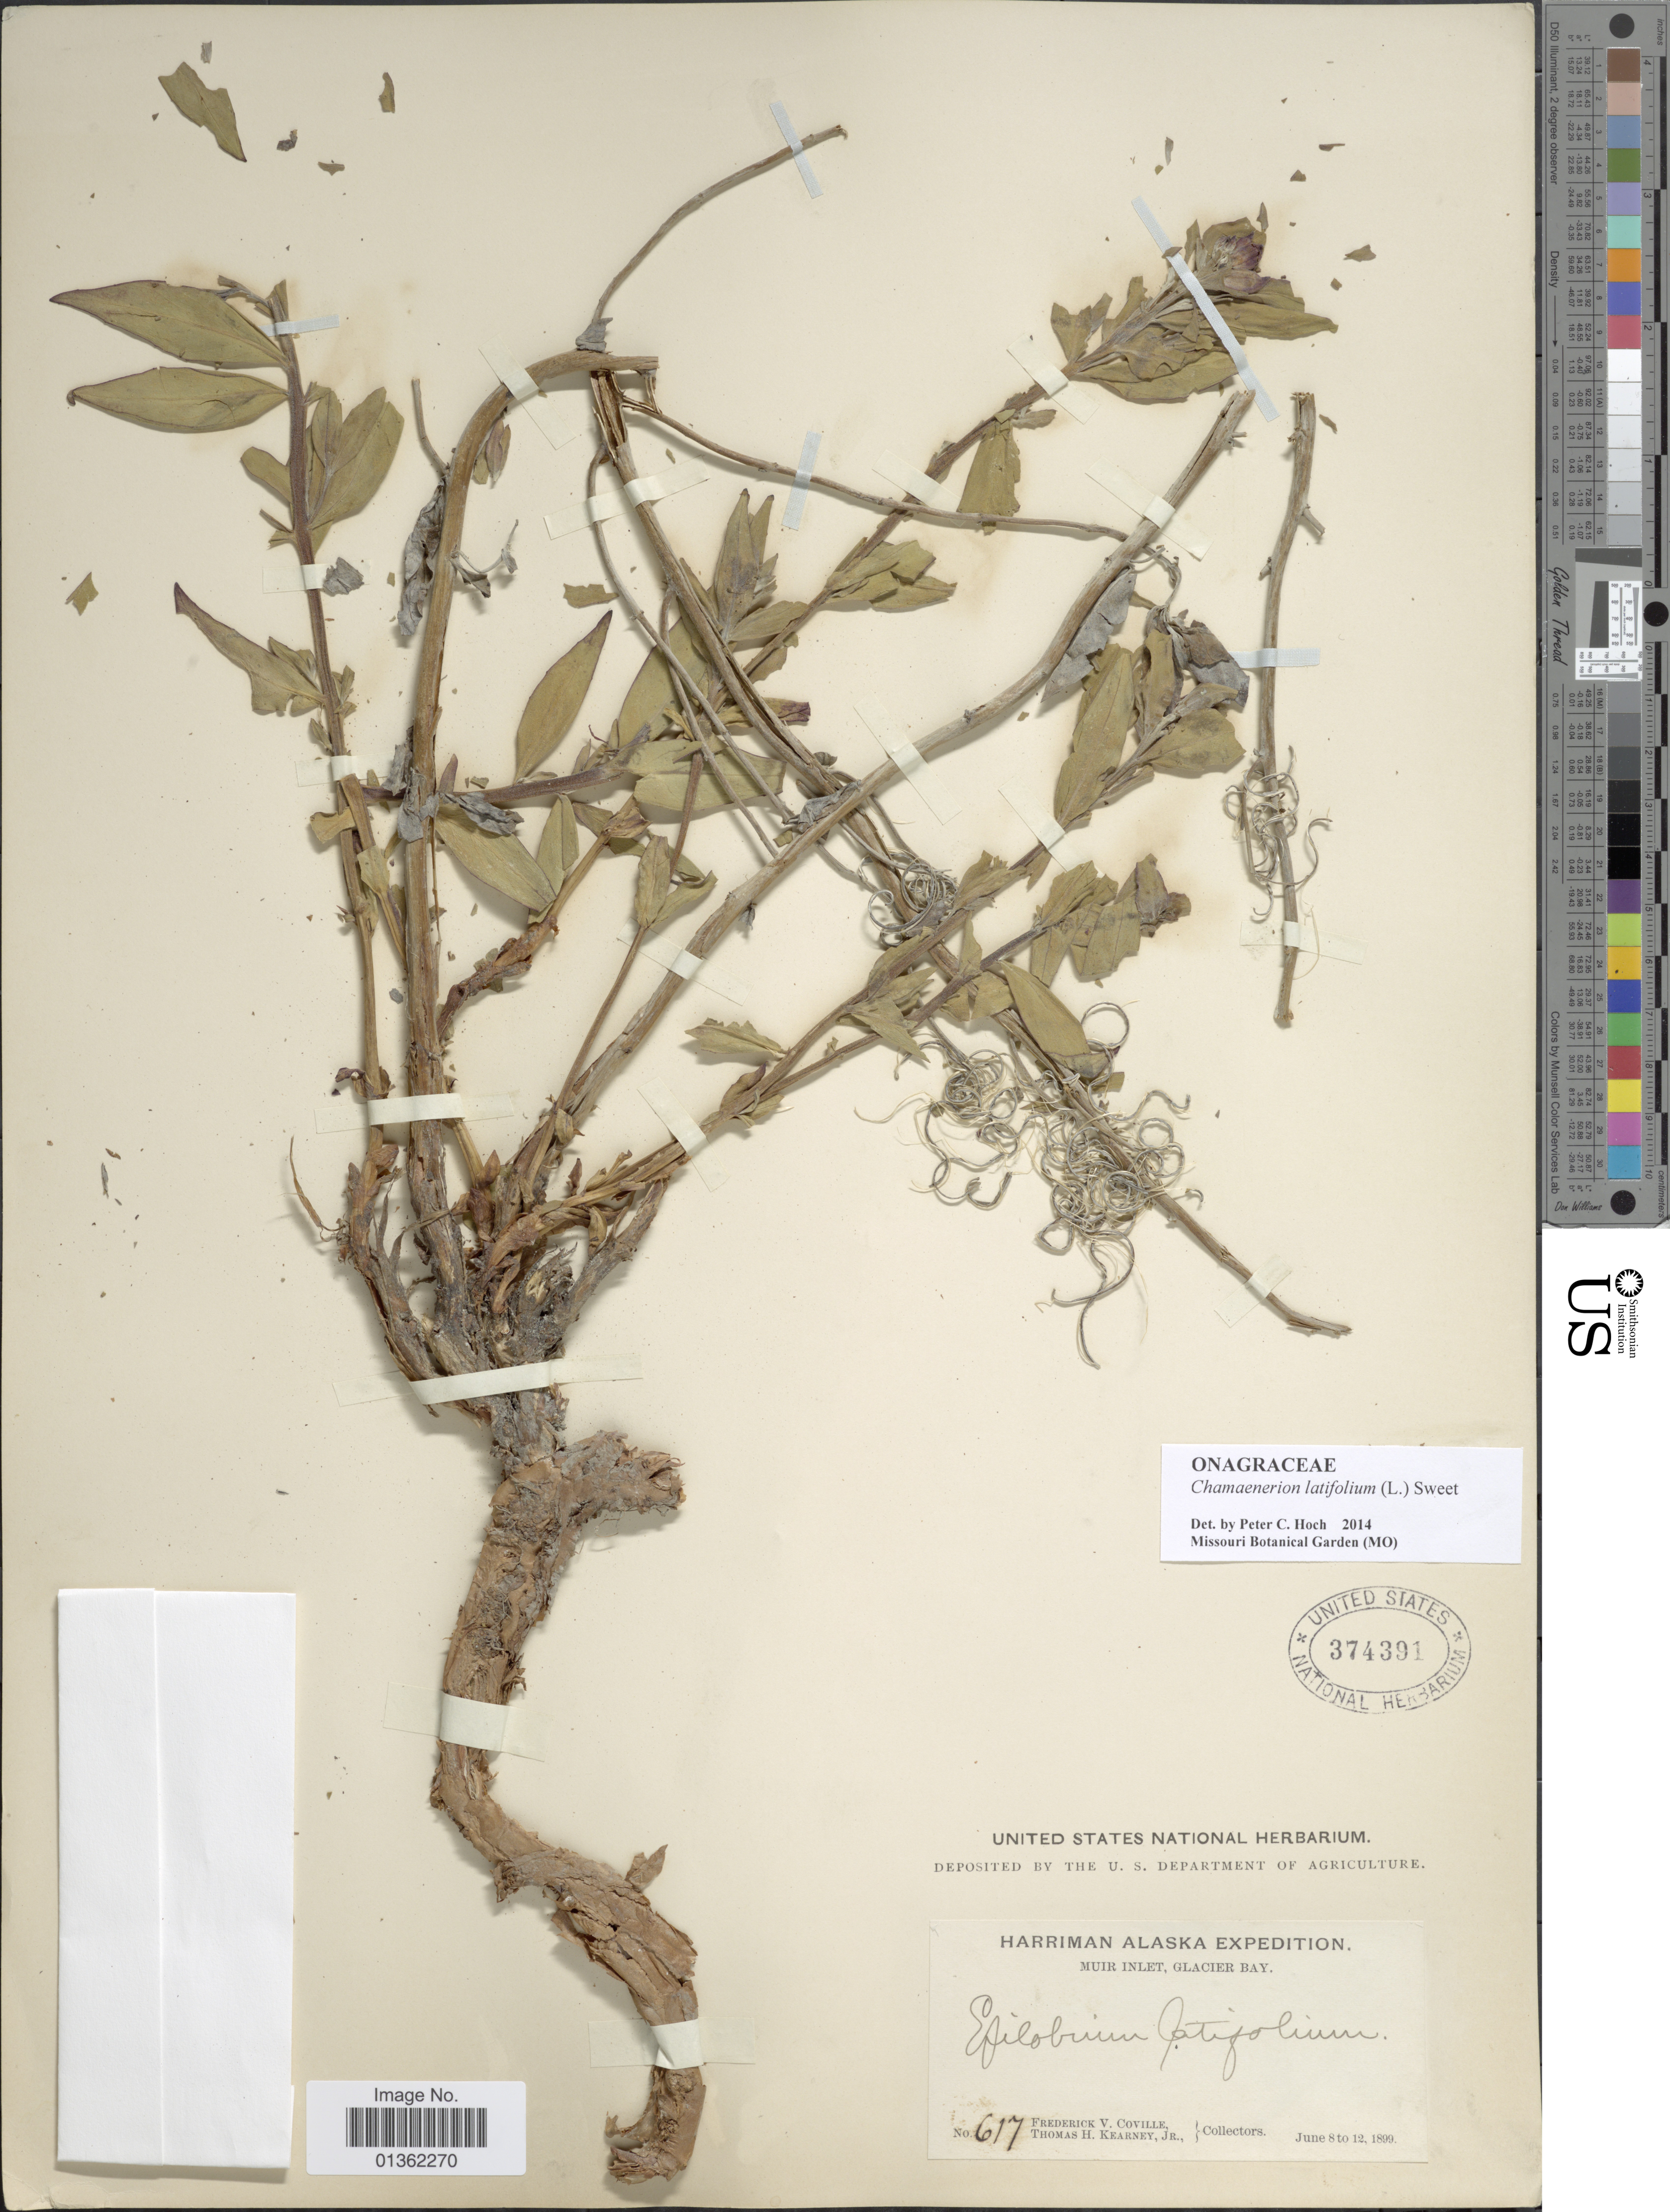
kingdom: Plantae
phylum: Tracheophyta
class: Magnoliopsida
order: Myrtales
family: Onagraceae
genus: Chamaenerion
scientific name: Chamaenerion latifolium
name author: (L.) Th. Fr. & Lange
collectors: F. V. Coville & T. H. Kearney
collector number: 617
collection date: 1899-06-08/1899-06-12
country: United States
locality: Muir Inlet, Glacier Bay.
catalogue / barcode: US 374391